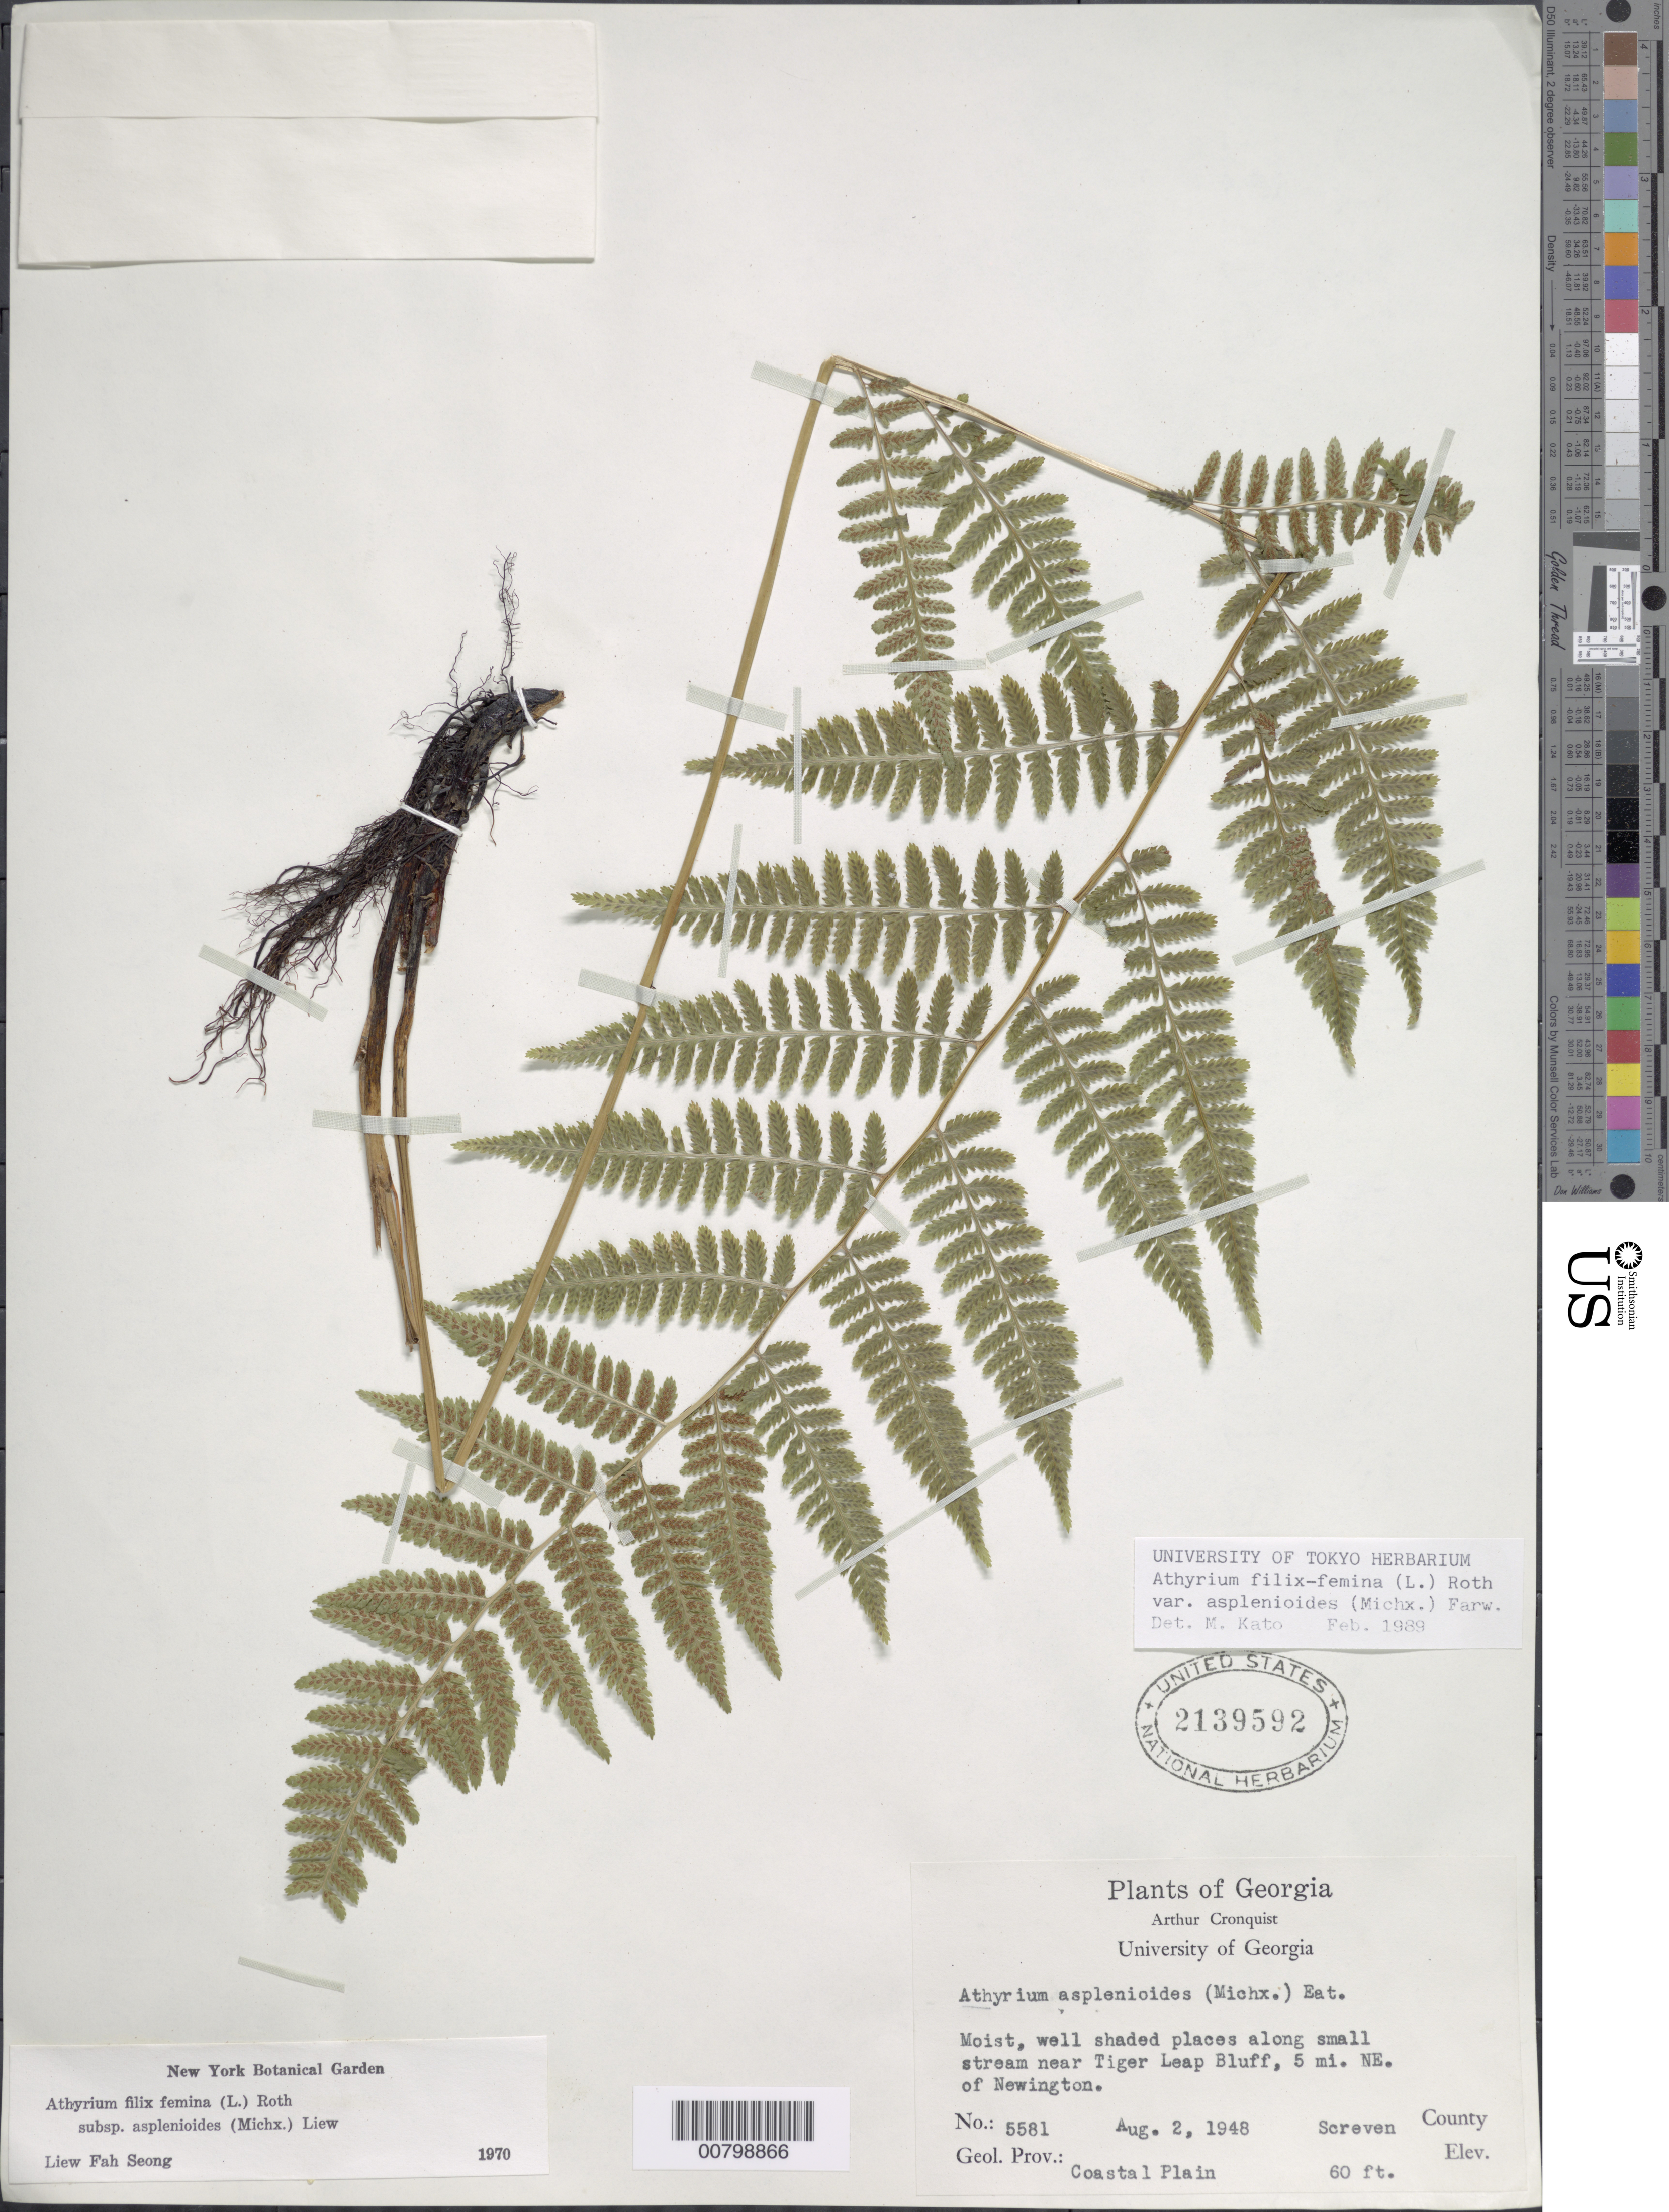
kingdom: Plantae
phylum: Tracheophyta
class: Polypodiopsida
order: Polypodiales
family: Athyriaceae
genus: Athyrium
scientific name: Athyrium filix-femina subsp. asplenioides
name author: (Michx.) Hultén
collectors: A. J. Cronquist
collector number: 5581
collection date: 1948-08-02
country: United States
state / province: Georgia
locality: Near Tiger Leap Bluff, 5 mi. NE. of Newington, Screven County, Coastal Plain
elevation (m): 18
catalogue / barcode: US 2139592